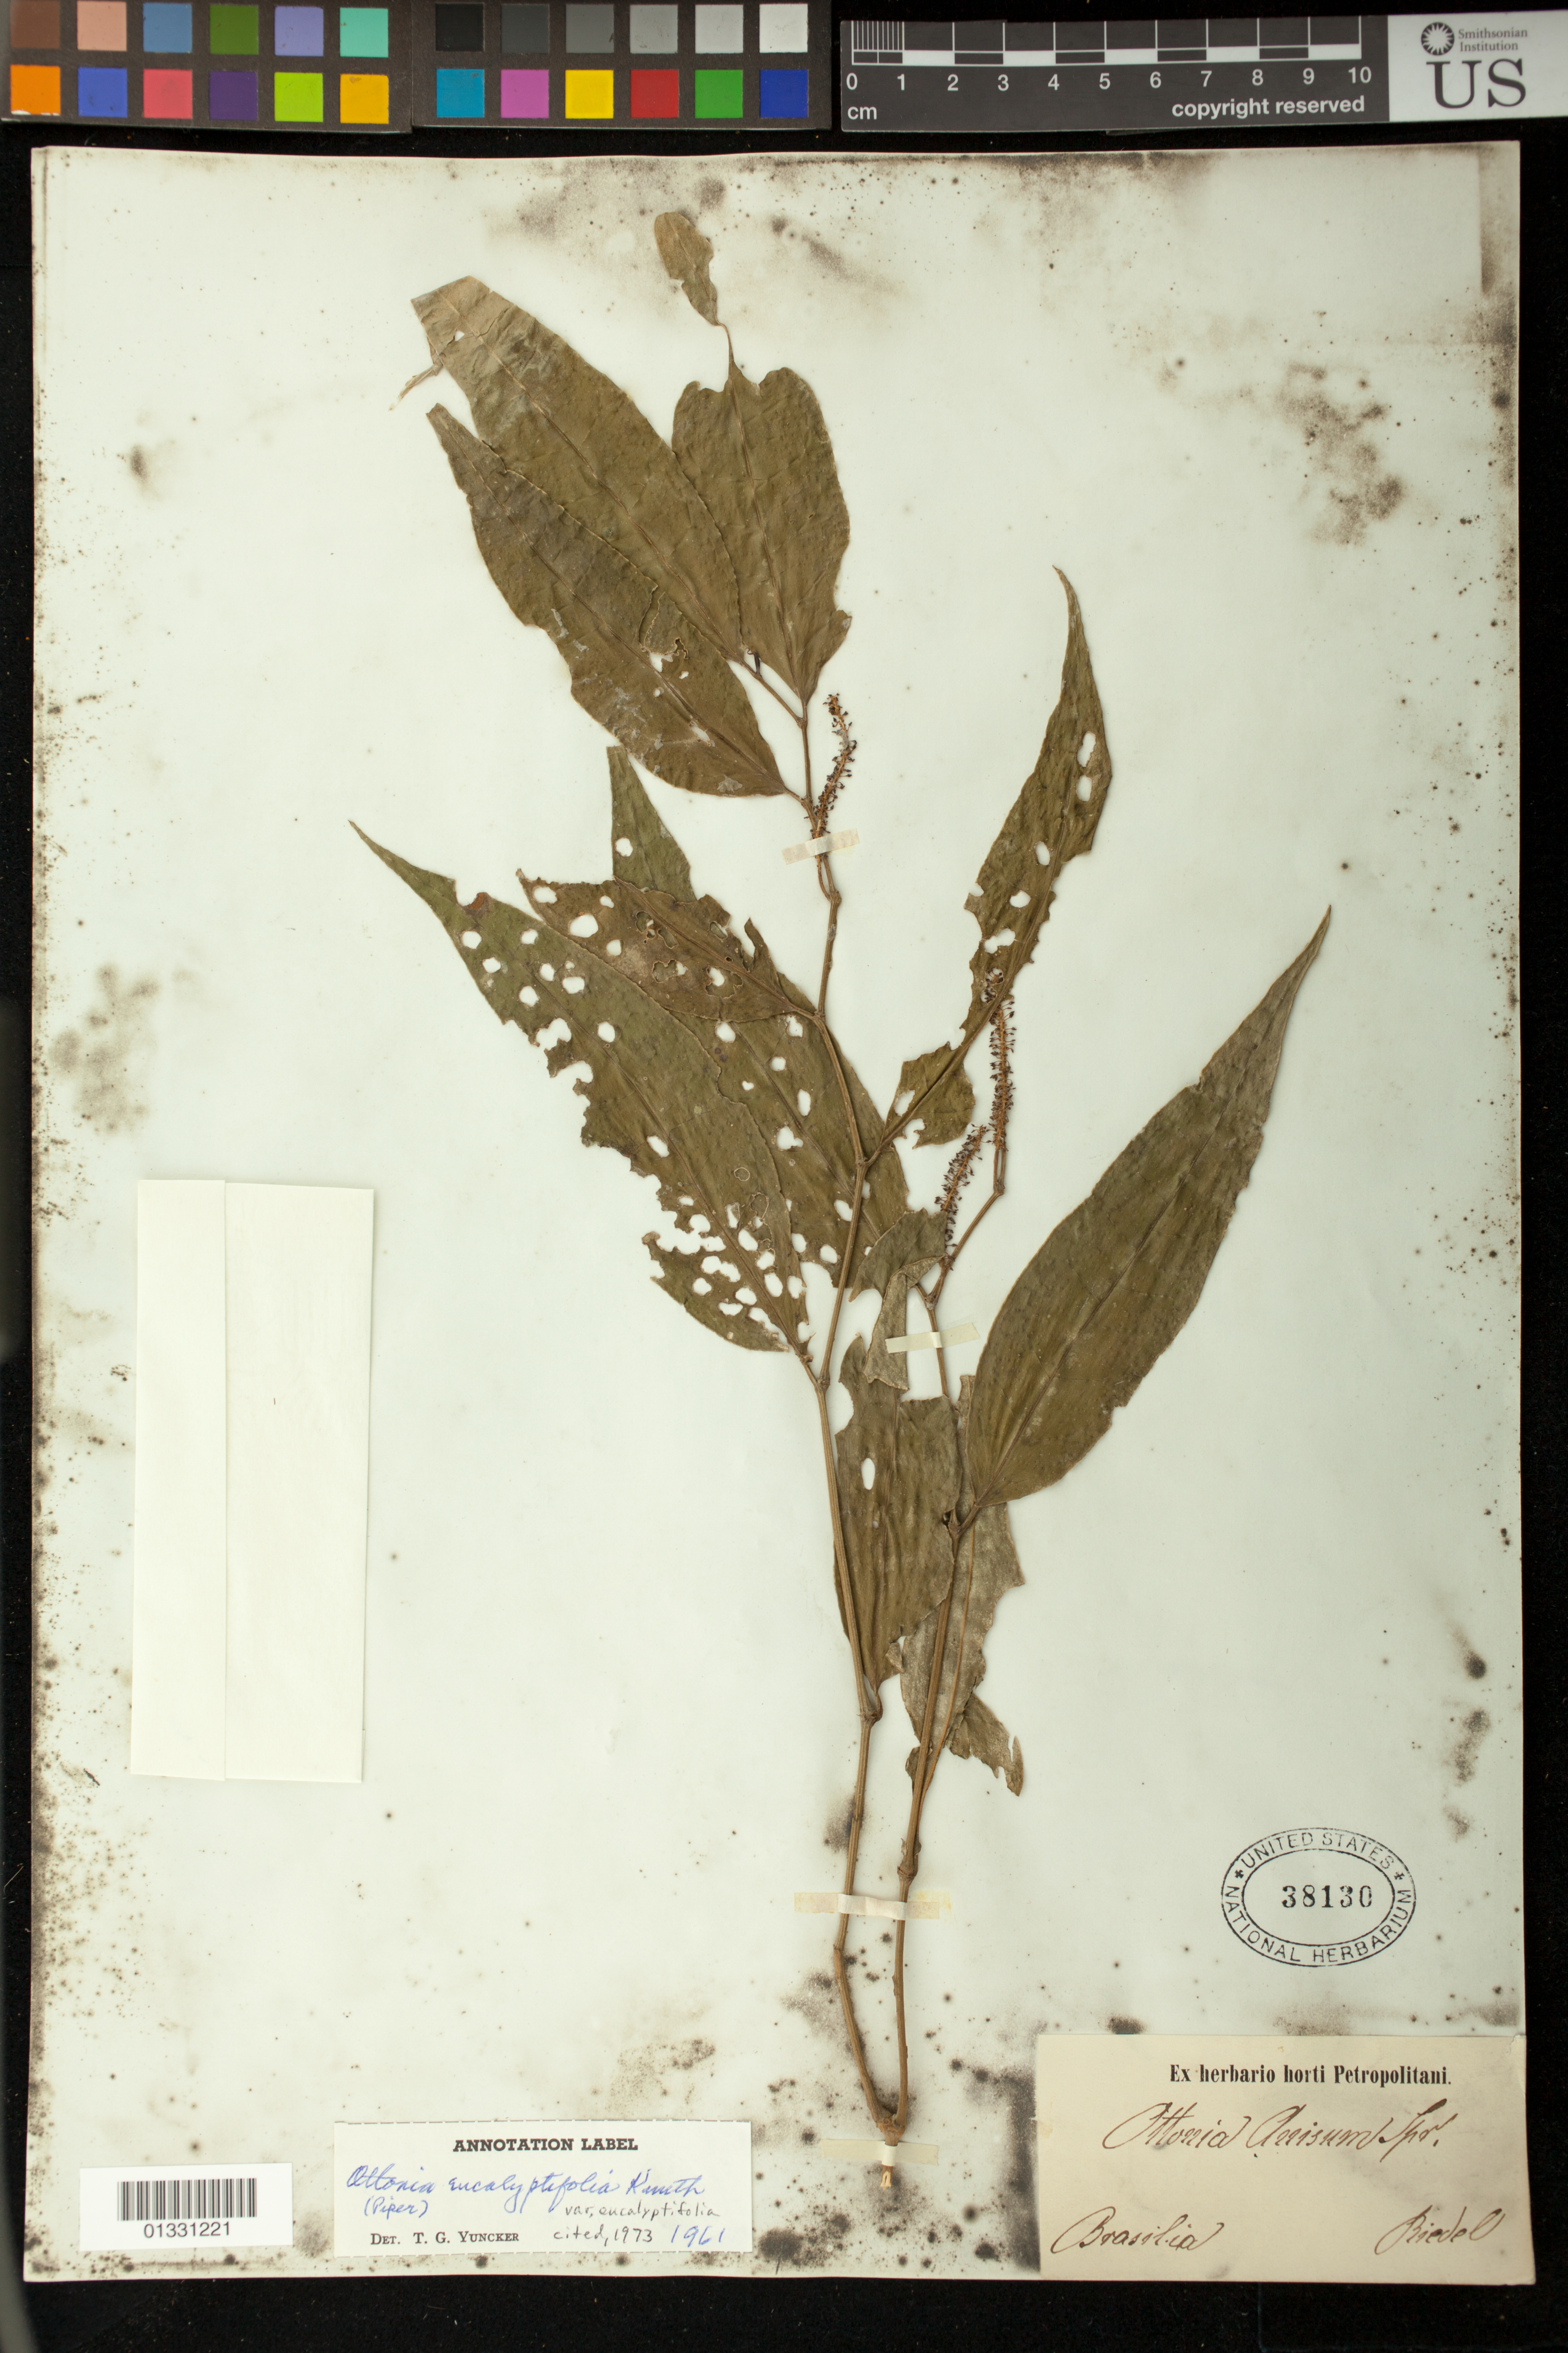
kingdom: Plantae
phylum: Tracheophyta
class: Magnoliopsida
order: Piperales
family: Piperaceae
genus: Piper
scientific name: Piper eucalyptifolium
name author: Rudge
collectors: L. Riedel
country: Brazil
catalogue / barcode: US 38130